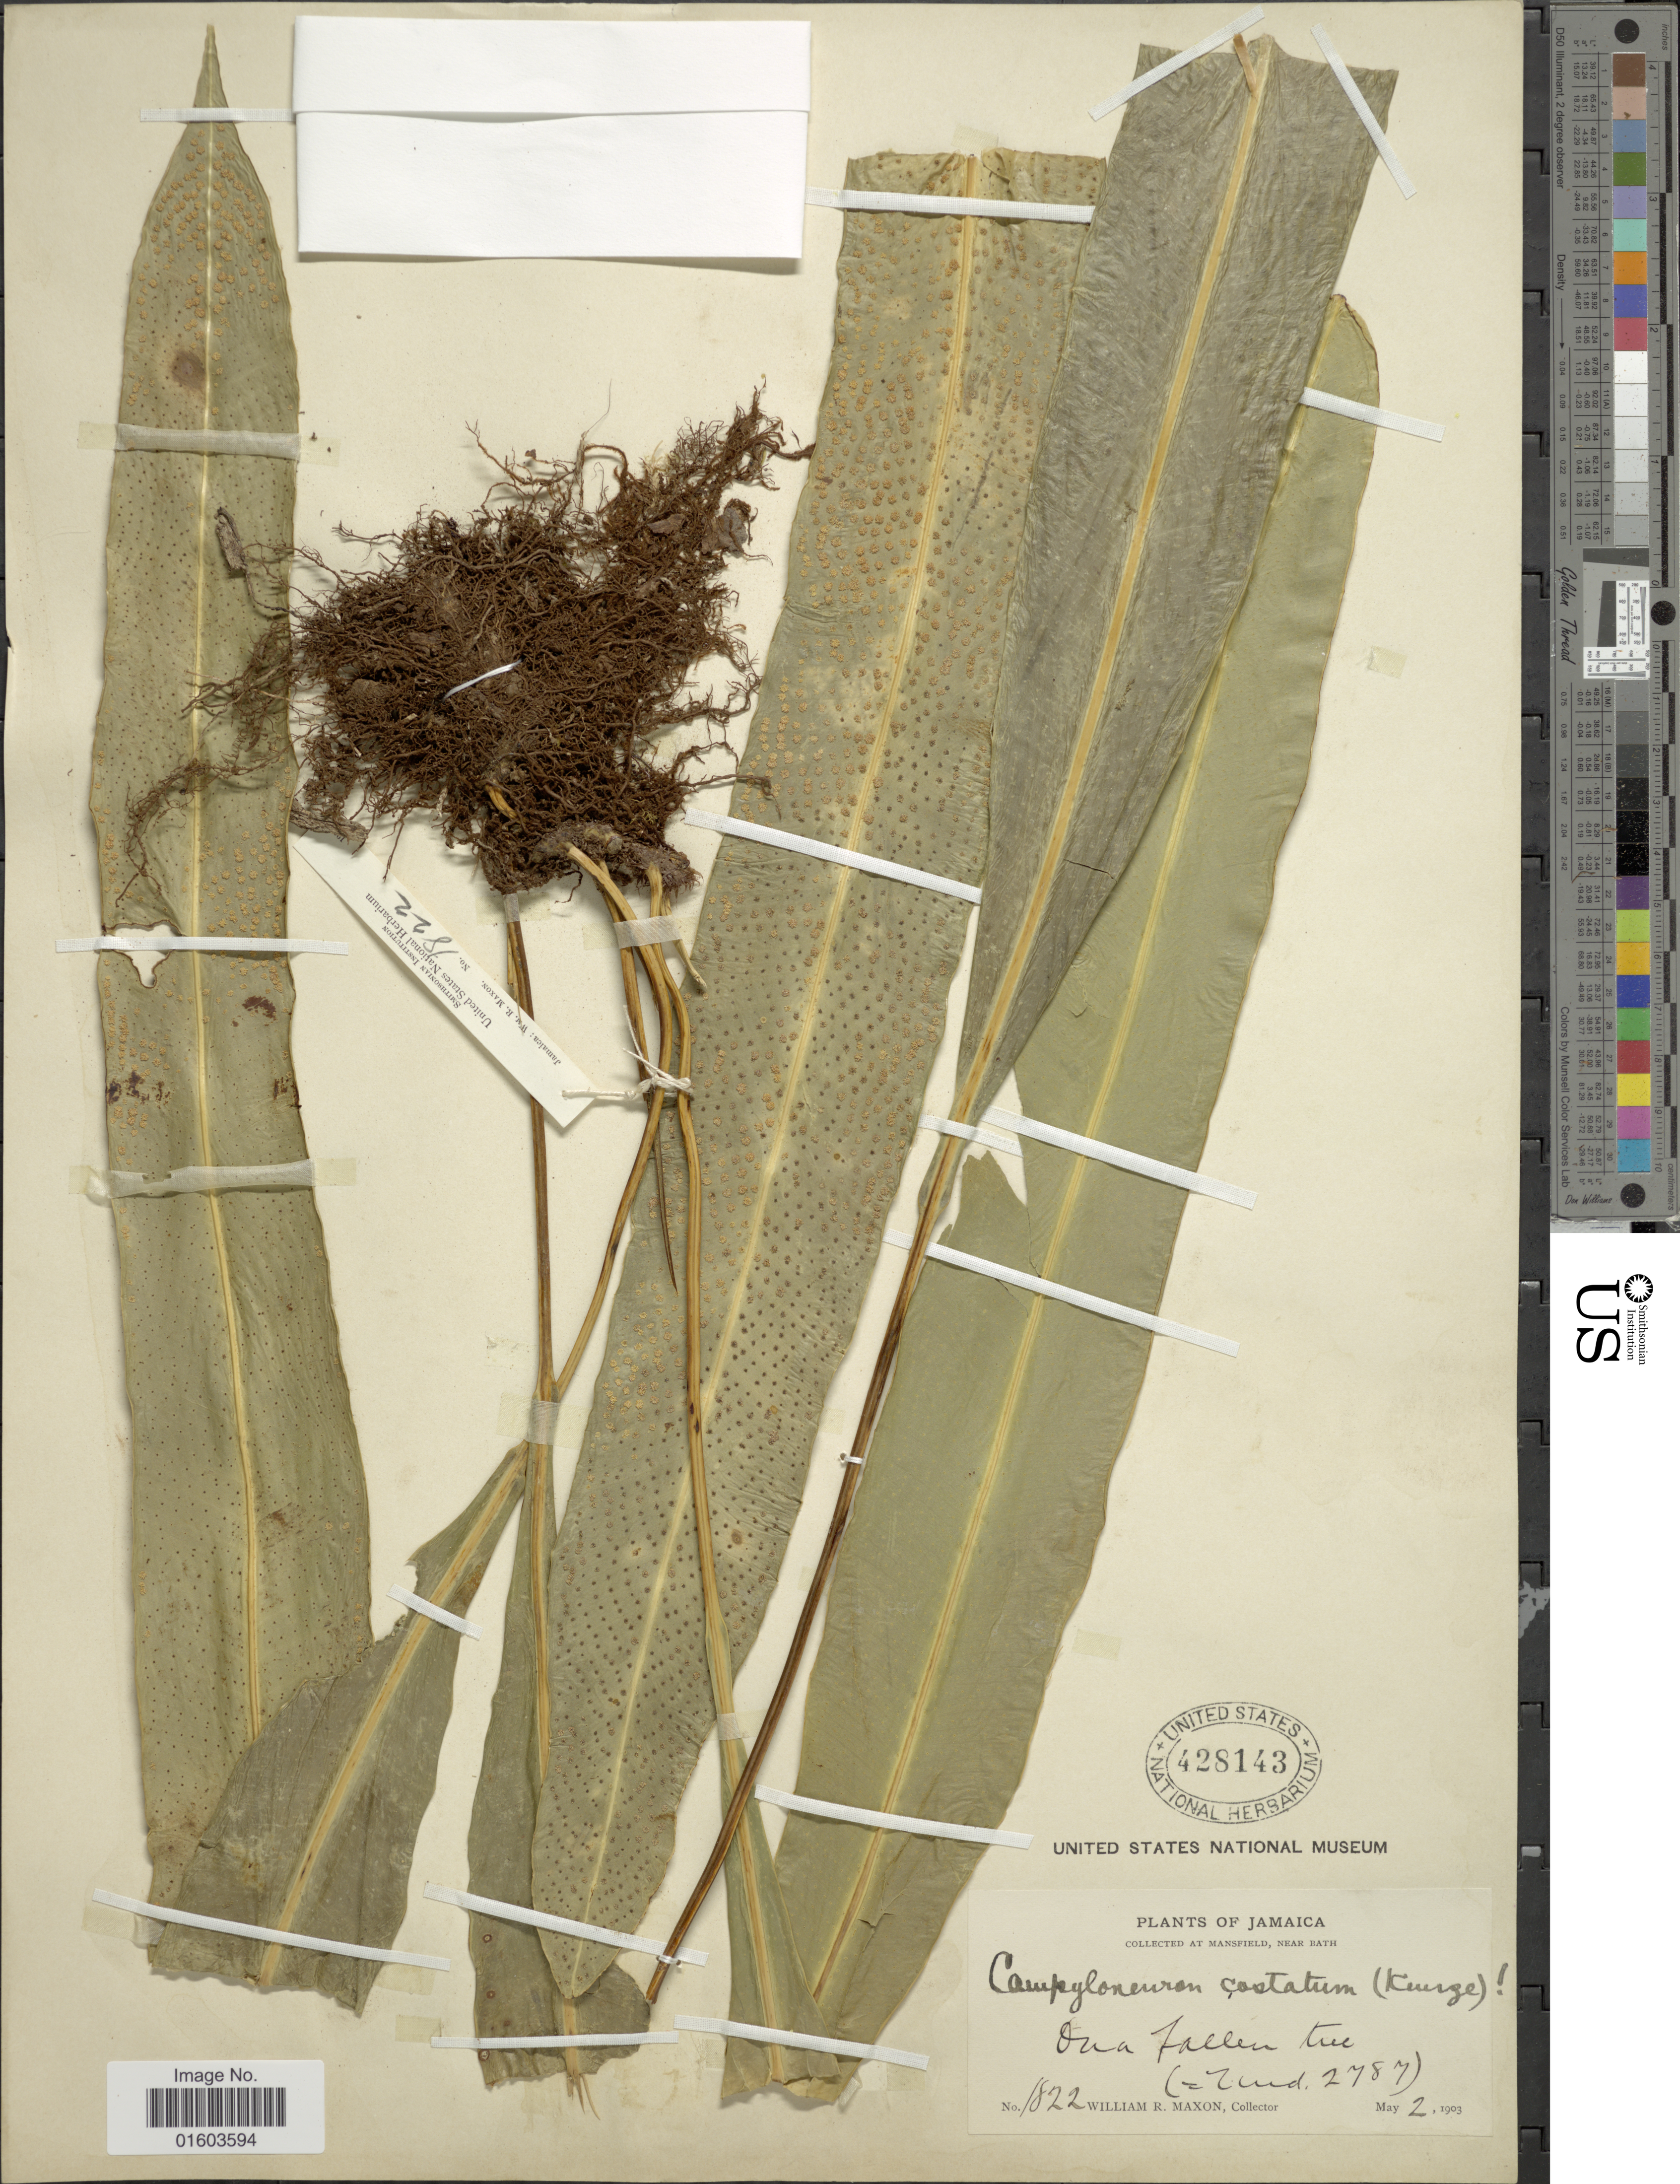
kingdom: Plantae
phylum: Tracheophyta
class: Polypodiopsida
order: Polypodiales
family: Polypodiaceae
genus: Campyloneurum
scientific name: Campyloneurum costatum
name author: (Kunze) C. Presl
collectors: W. R. Maxon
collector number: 1822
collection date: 1903-05-02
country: Jamaica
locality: At Mansfield, near Bath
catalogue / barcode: US 428143